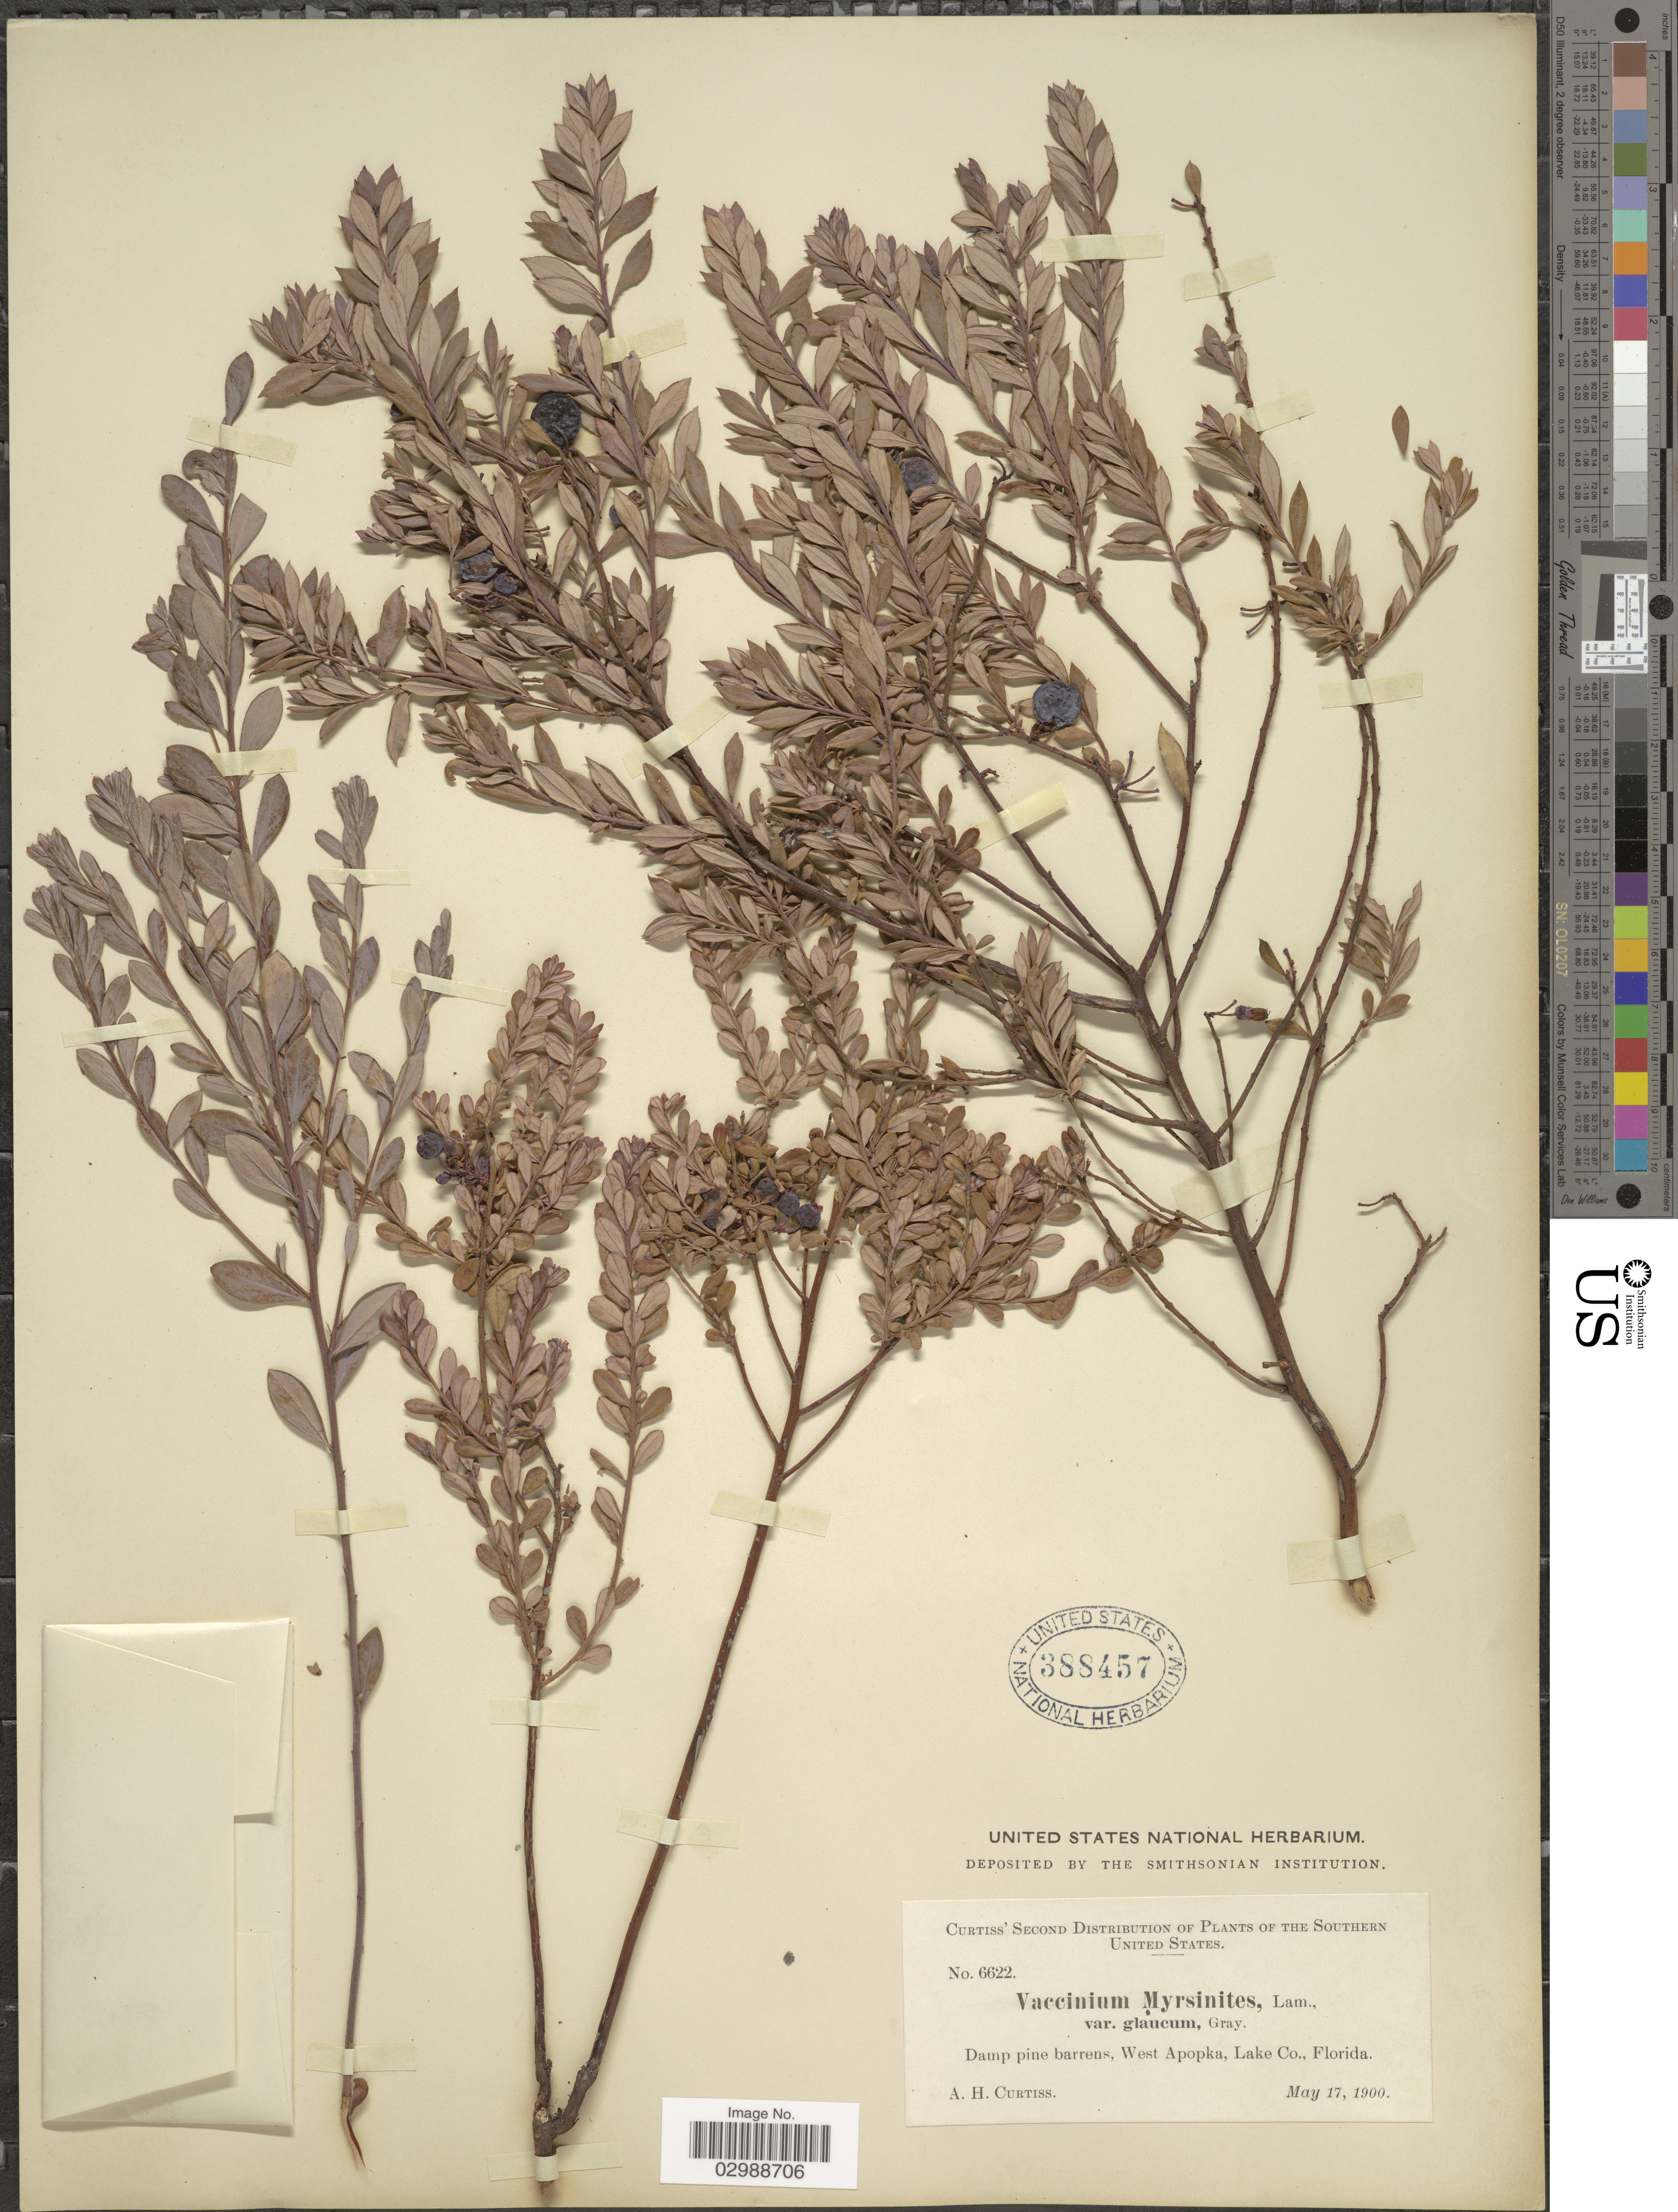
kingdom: Plantae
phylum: Tracheophyta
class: Magnoliopsida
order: Ericales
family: Ericaceae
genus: Vaccinium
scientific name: Vaccinium myrsinites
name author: Lam.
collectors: A. H. Curtiss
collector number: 6622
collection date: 1900-05-17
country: United States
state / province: Florida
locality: Southern United States. West Apopka, Lake Co.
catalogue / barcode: US 388457